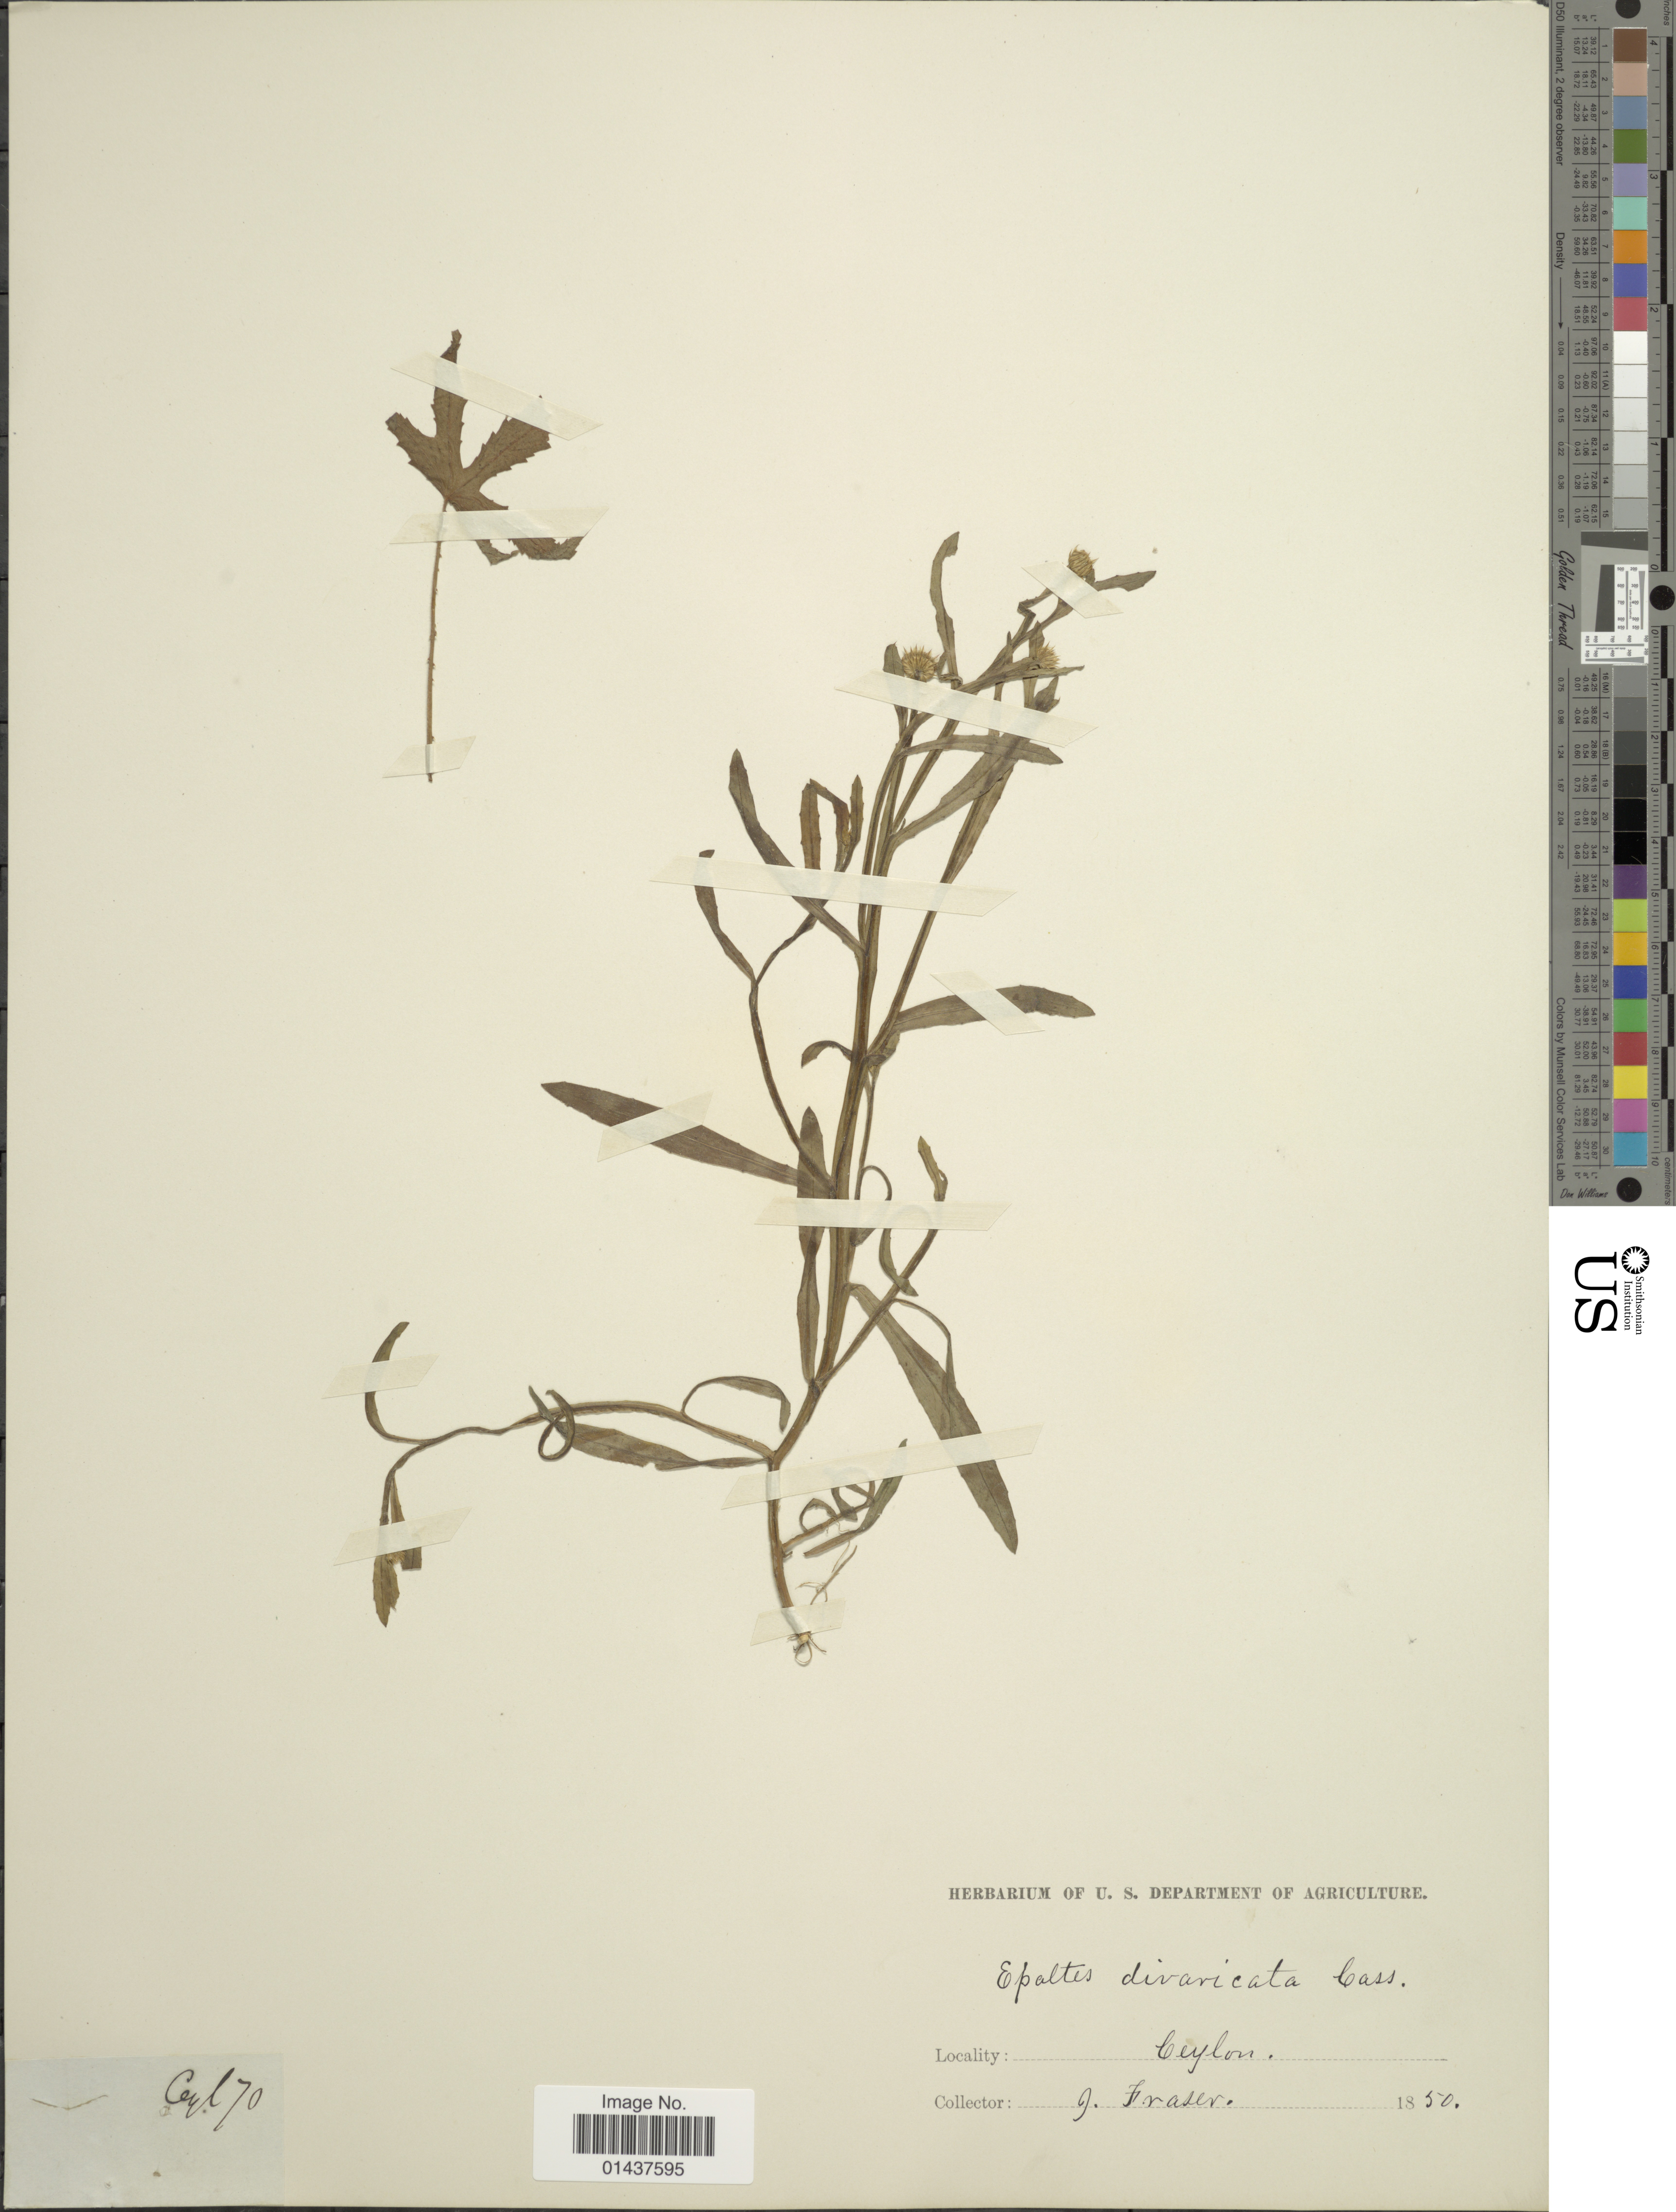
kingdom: Plantae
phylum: Tracheophyta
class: Magnoliopsida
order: Asterales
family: Asteraceae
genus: Epaltes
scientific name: Epaltes divaricata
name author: (L.) Cass.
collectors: J. Fraser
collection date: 1850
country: Sri Lanka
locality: Ceylon